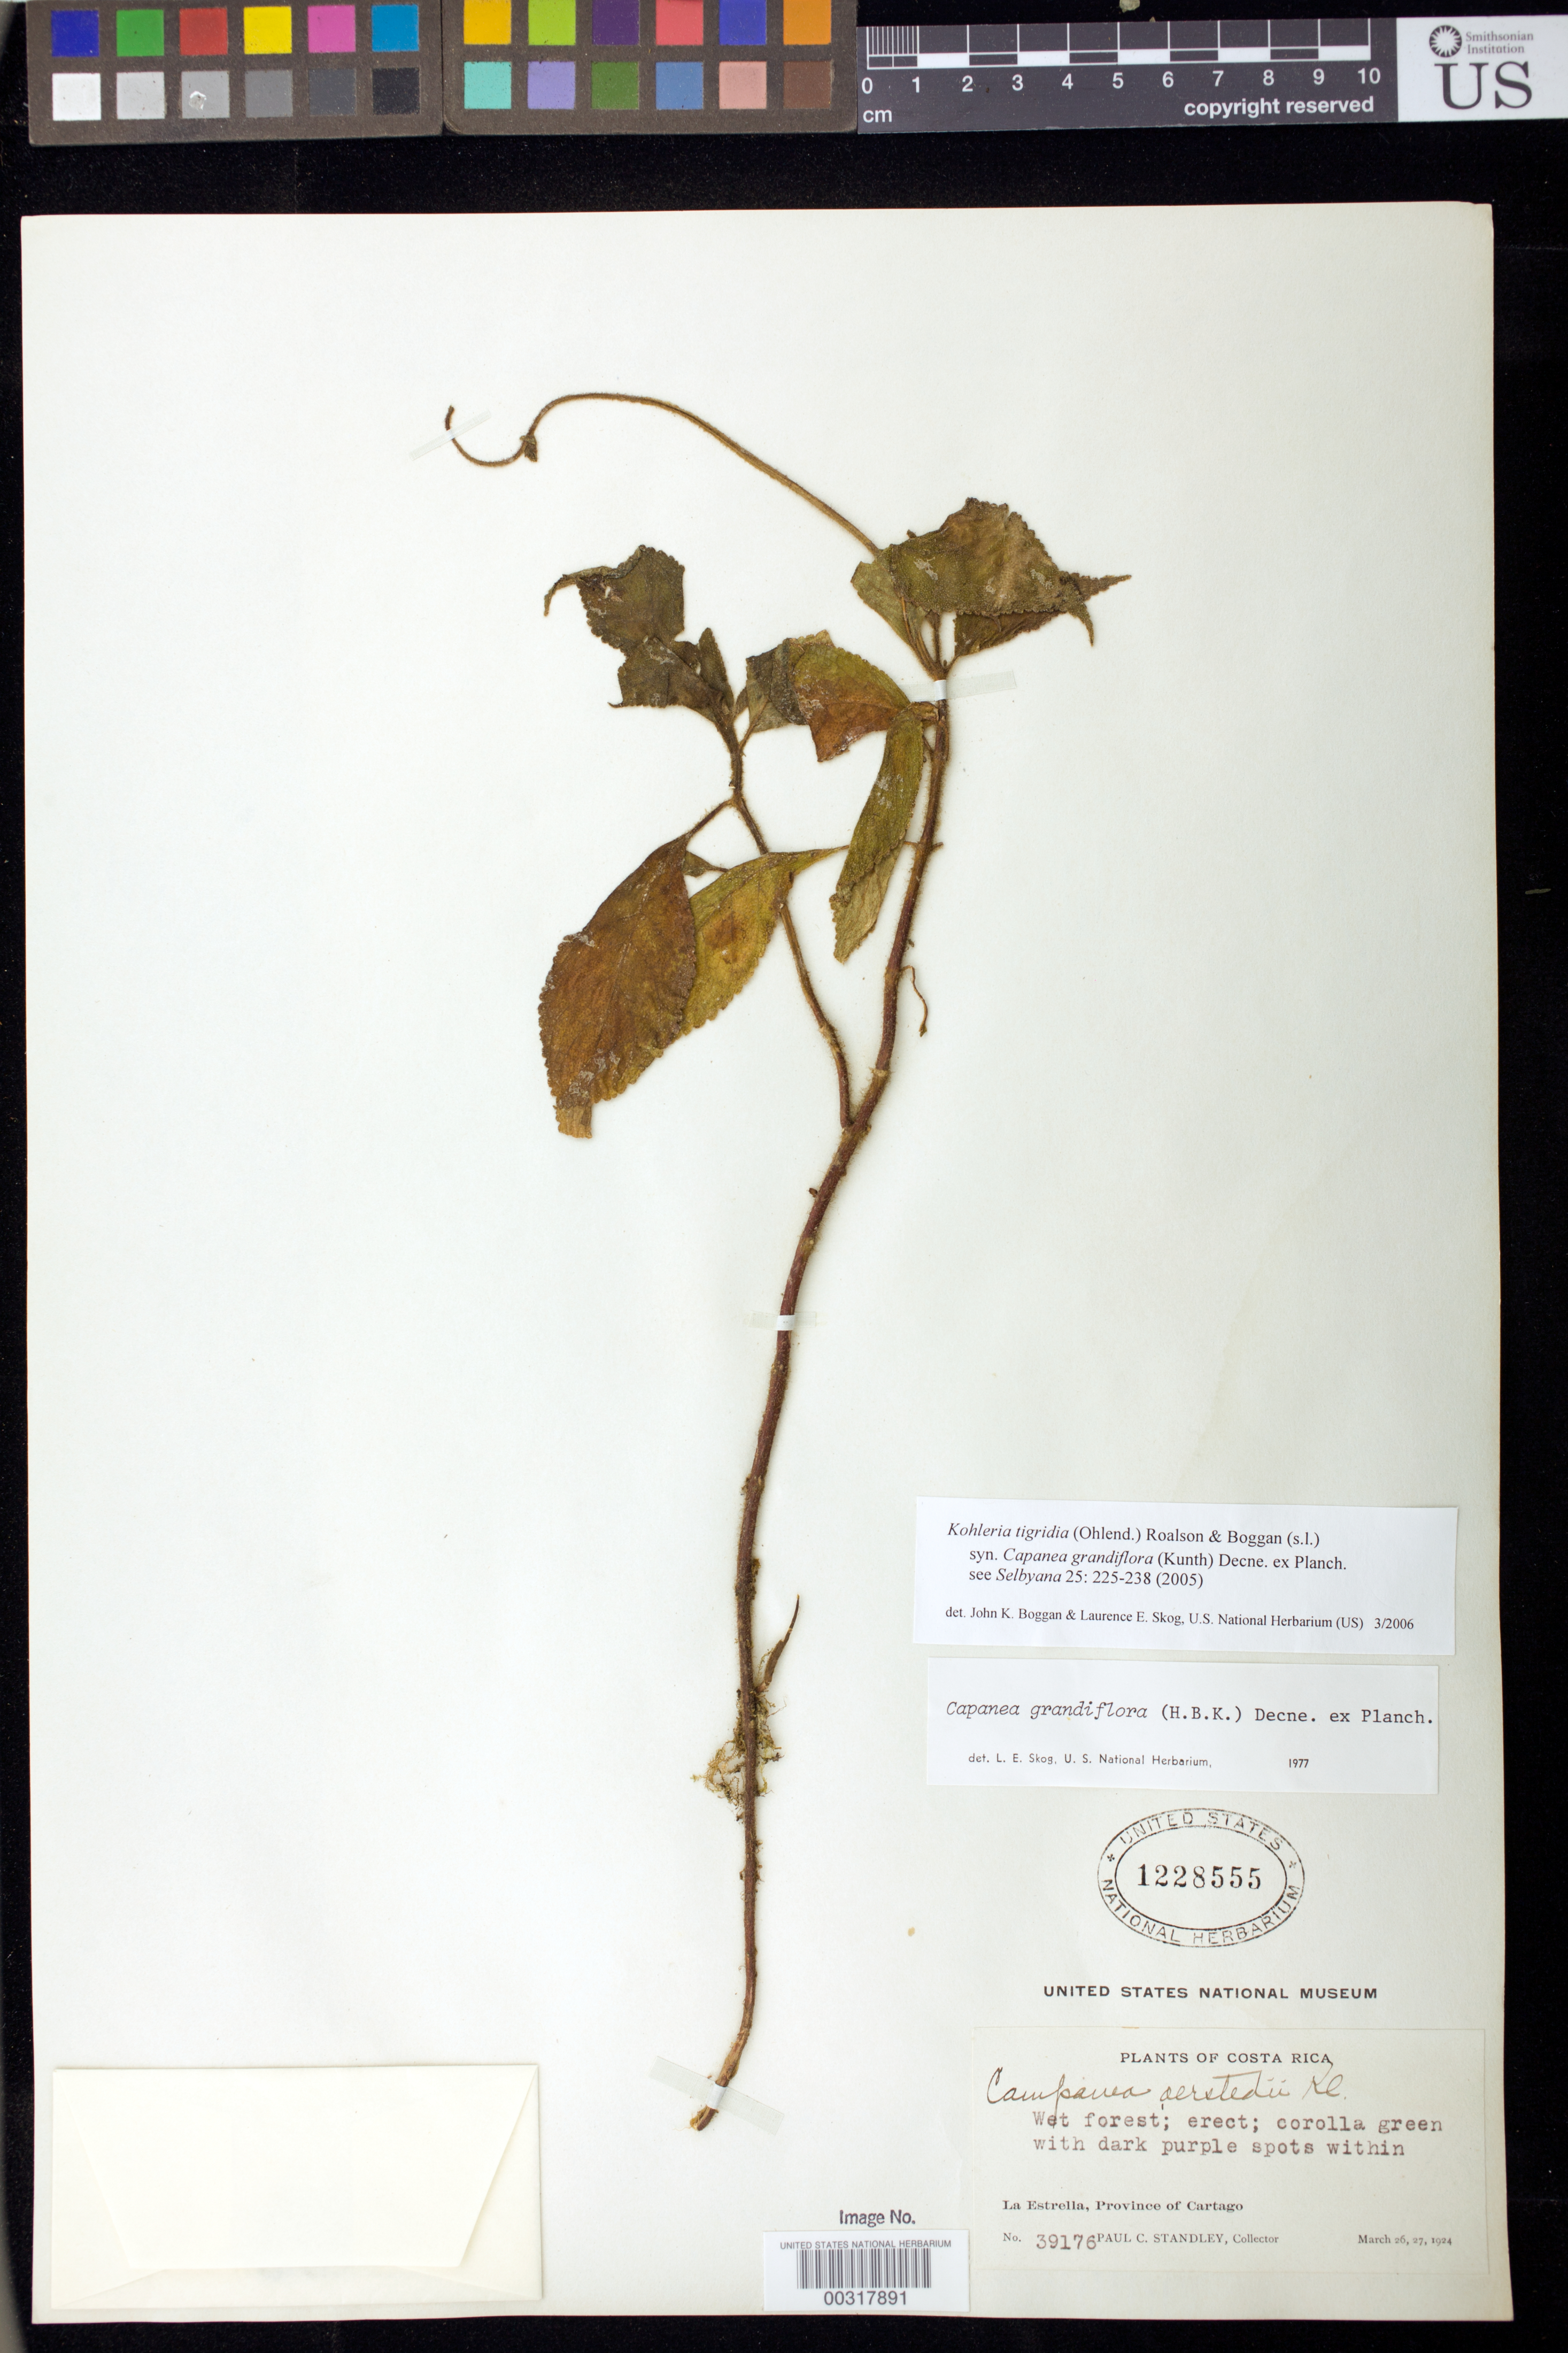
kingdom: Plantae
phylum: Tracheophyta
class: Magnoliopsida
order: Lamiales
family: Gesneriaceae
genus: Kohleria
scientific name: Kohleria tigridia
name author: (Ohlend.) Roalson & Boggan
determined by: Boggan, J. K.; Skog, L. E.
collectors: P. C. Standley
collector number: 39176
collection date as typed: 26-27 Mar 1924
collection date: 1924-03-26/1924-03-27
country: Costa Rica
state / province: Cartago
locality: La Estrella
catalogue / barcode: US 1228555